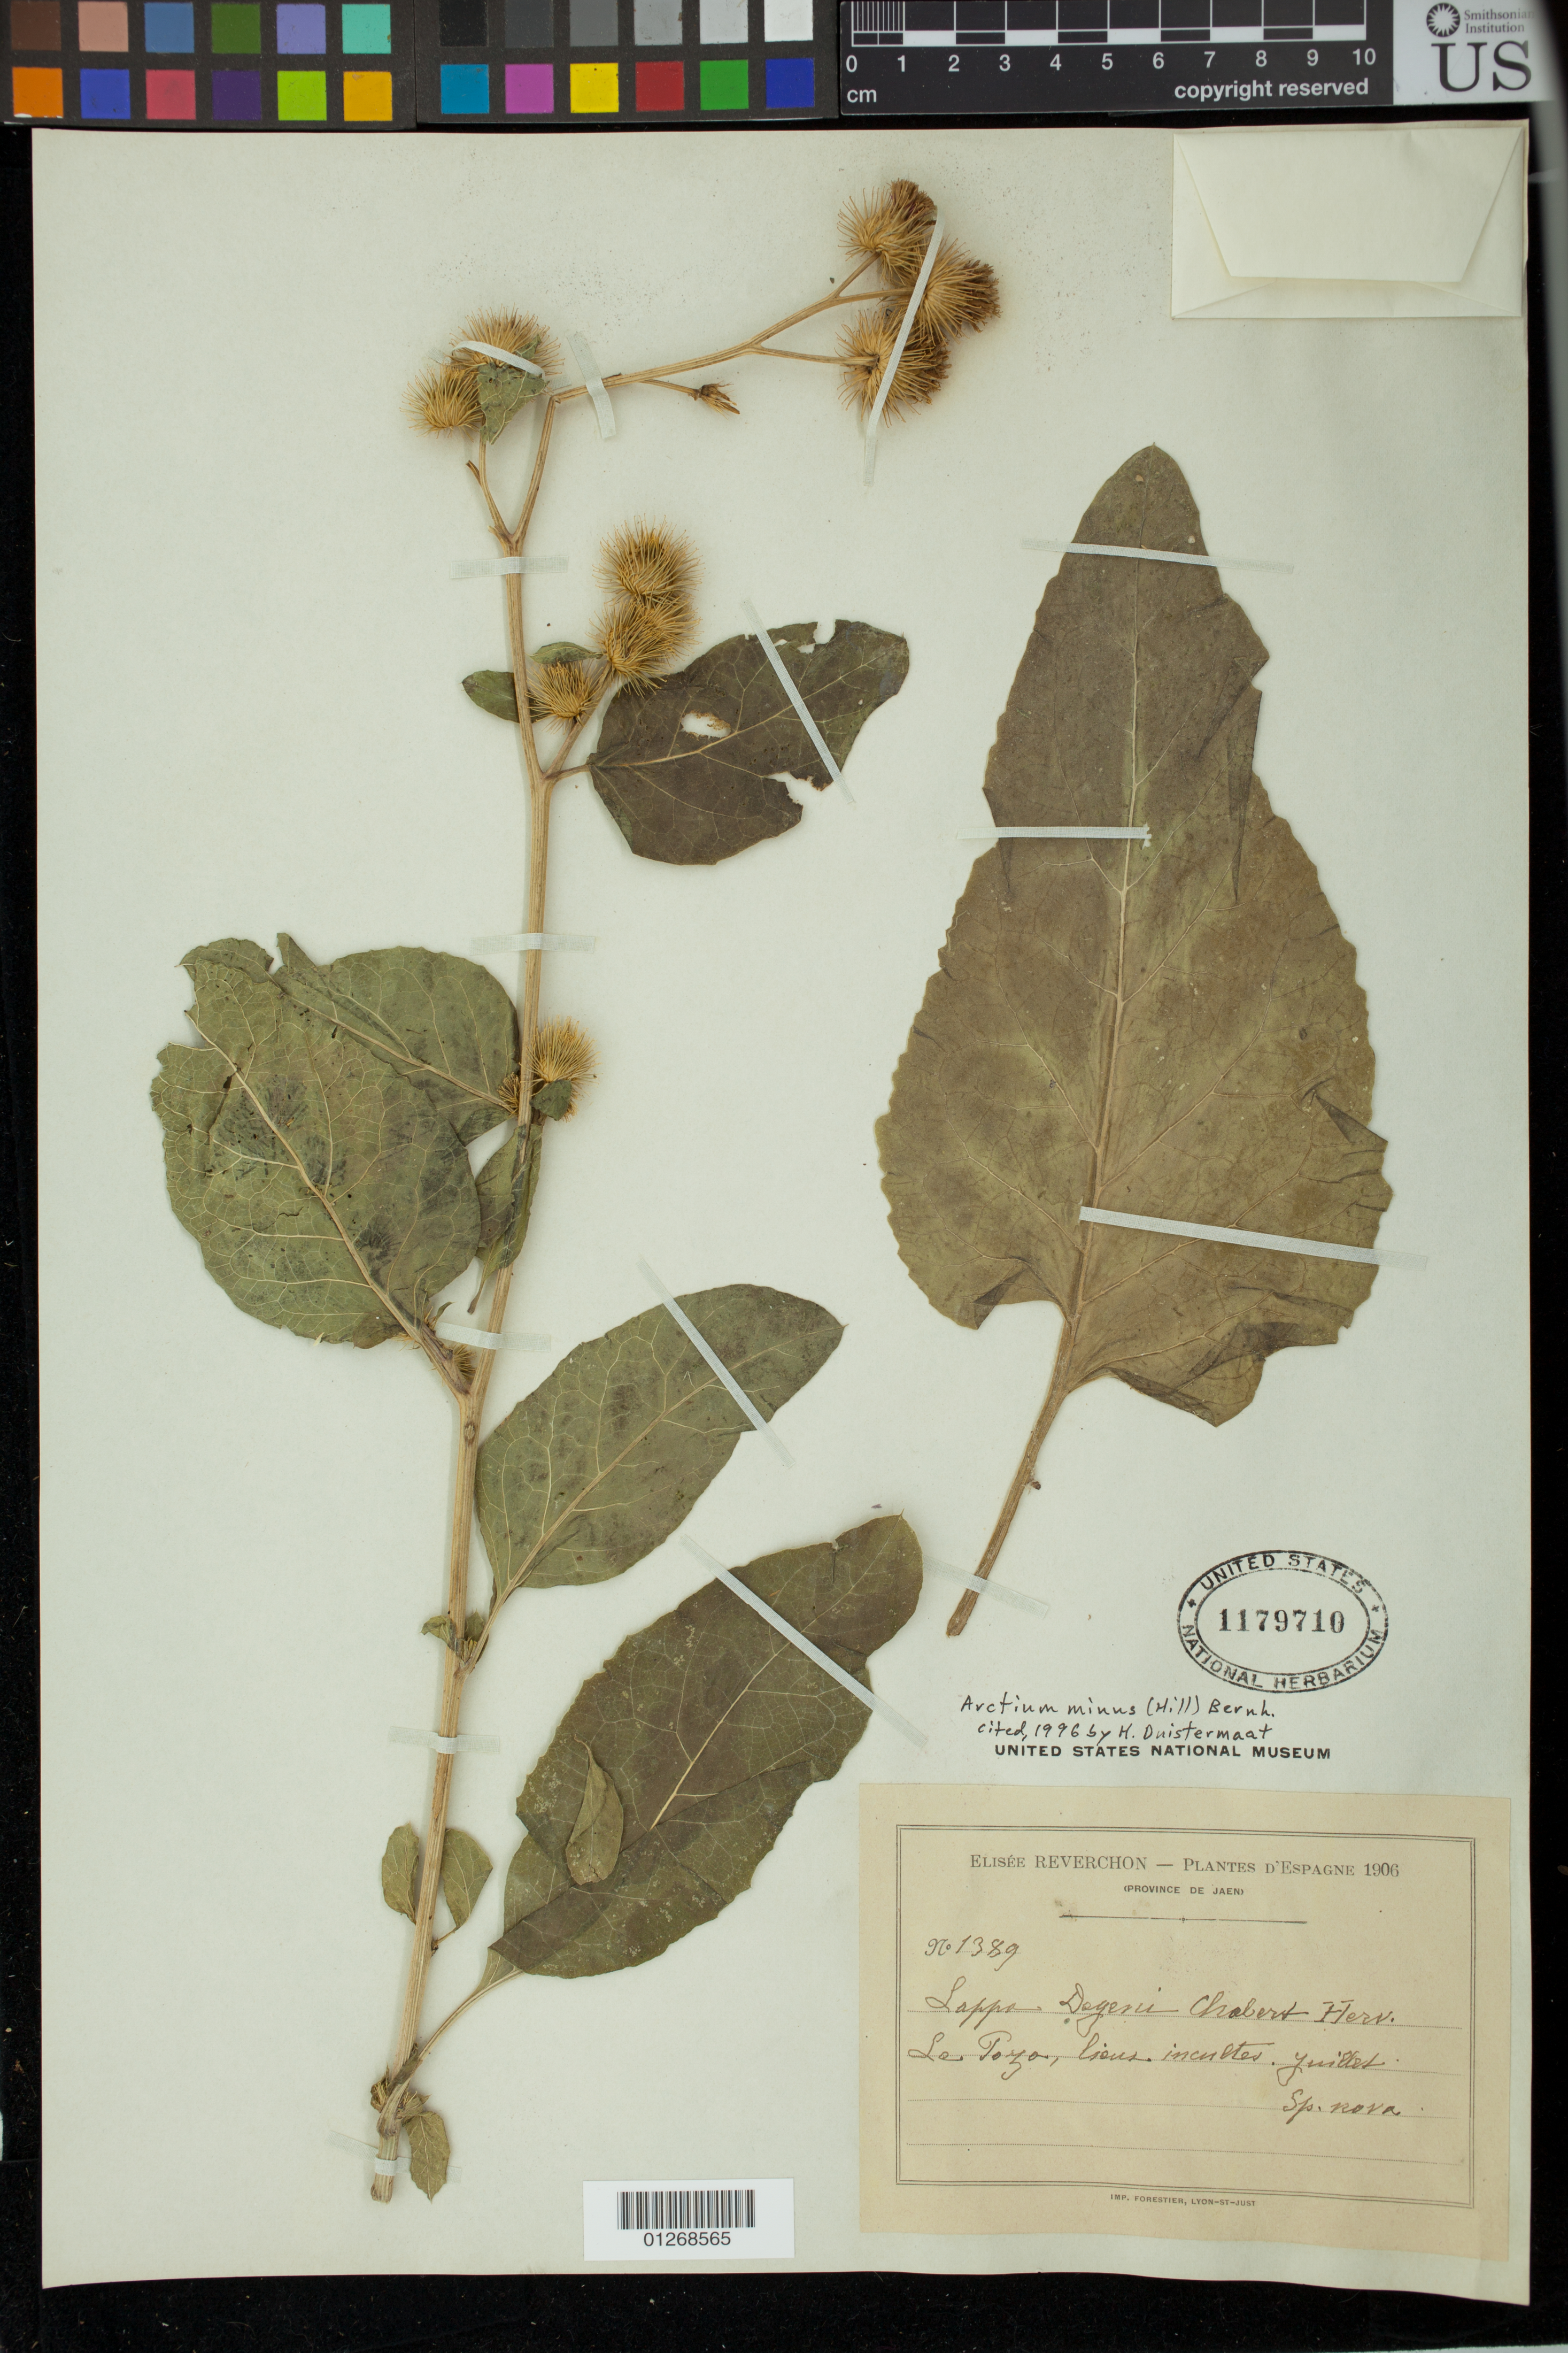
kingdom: Plantae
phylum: Tracheophyta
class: Magnoliopsida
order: Asterales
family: Asteraceae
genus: Arctium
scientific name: Arctium chaberti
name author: Briq. & Cavill. in Burnat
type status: Possible Type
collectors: E. Reverchon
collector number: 1389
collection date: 1906-07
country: Spain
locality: La Toza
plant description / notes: Annotated as "Lappa Degeni Chabert Herv., sp. nova", ined. name never validly published. Cited in synonymy of Arctium chaberti Briq. & Cavill. and probably original material of that name, but dubiously a type; protologue cites Reverchon 1389 collected in 1907 (this specimen numbered 1389 but collected 1906, acc. to label). Possibly also original material of Arctium degeni H. Lindb. (1932), which is based (in part) on Lappa degeni Chabert & Herv. ined.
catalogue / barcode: US 1179710